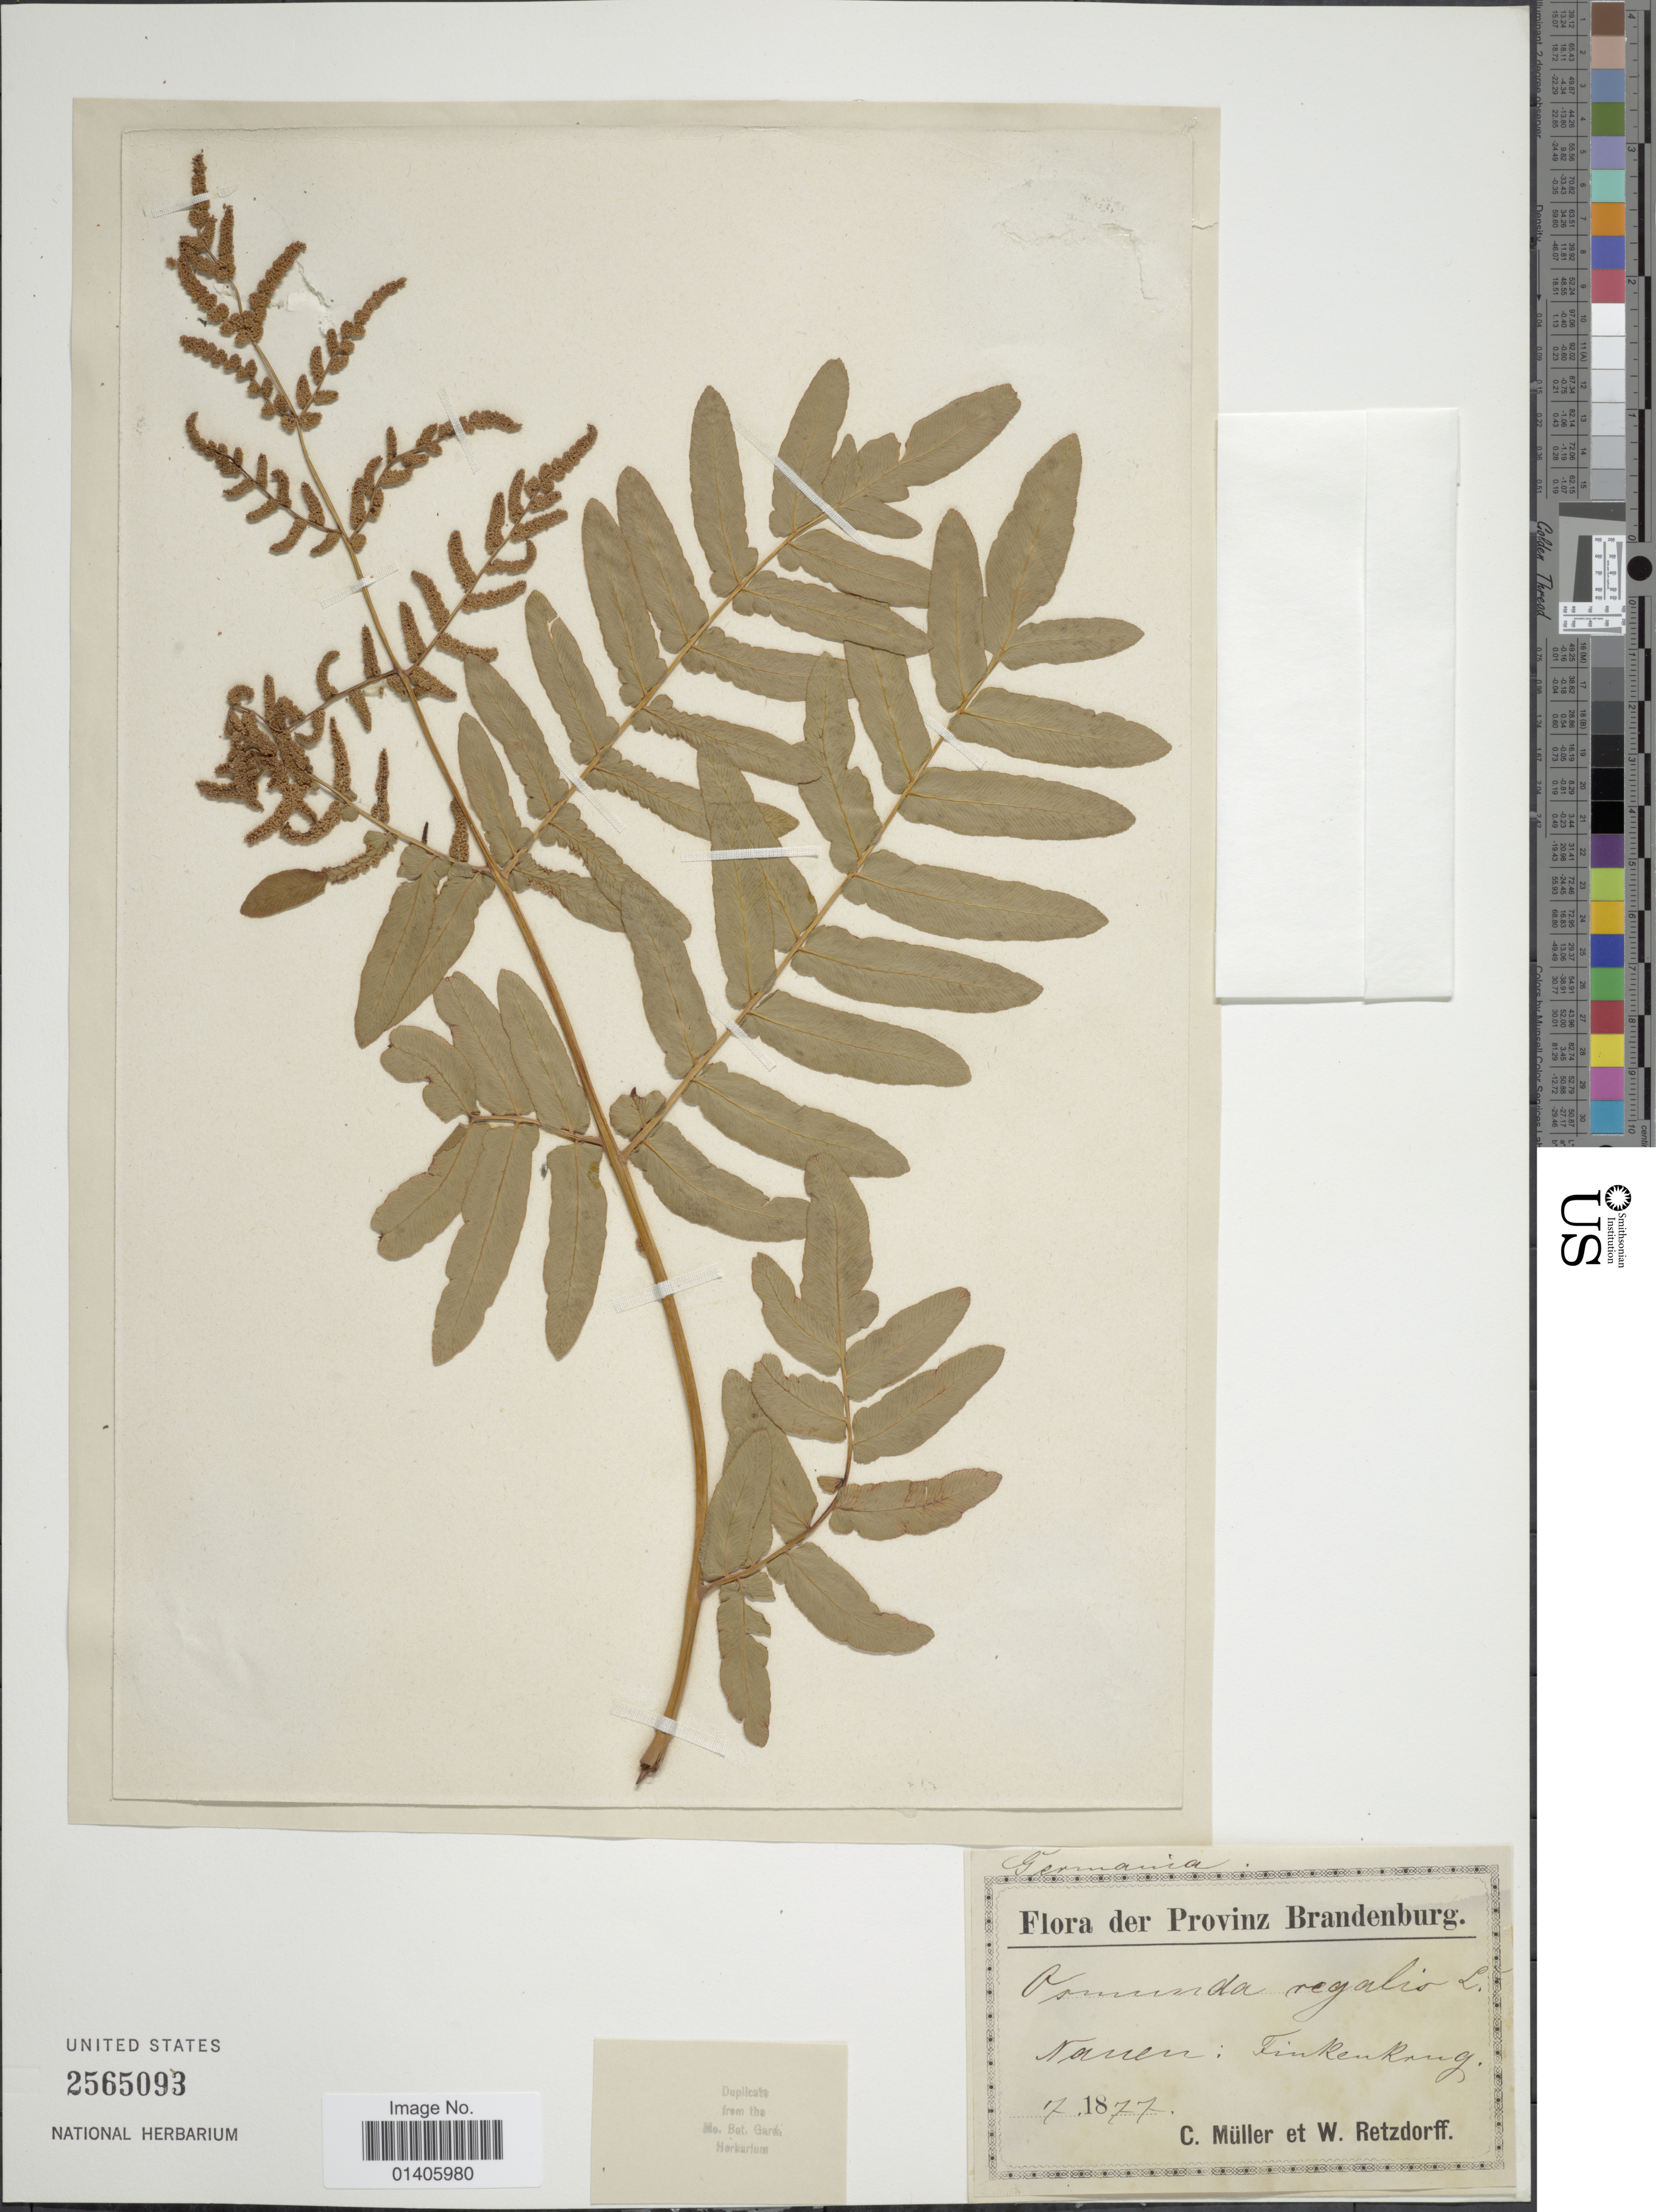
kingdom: Plantae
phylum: Tracheophyta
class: Polypodiopsida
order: Osmundales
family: Osmundaceae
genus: Osmunda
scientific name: Osmunda regalis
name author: L.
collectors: C. Müller & W. Retzdorff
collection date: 1877-07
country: Germany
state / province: Brandenburg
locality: Nauen: Finkenraug [interpreted]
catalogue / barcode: US 2565093